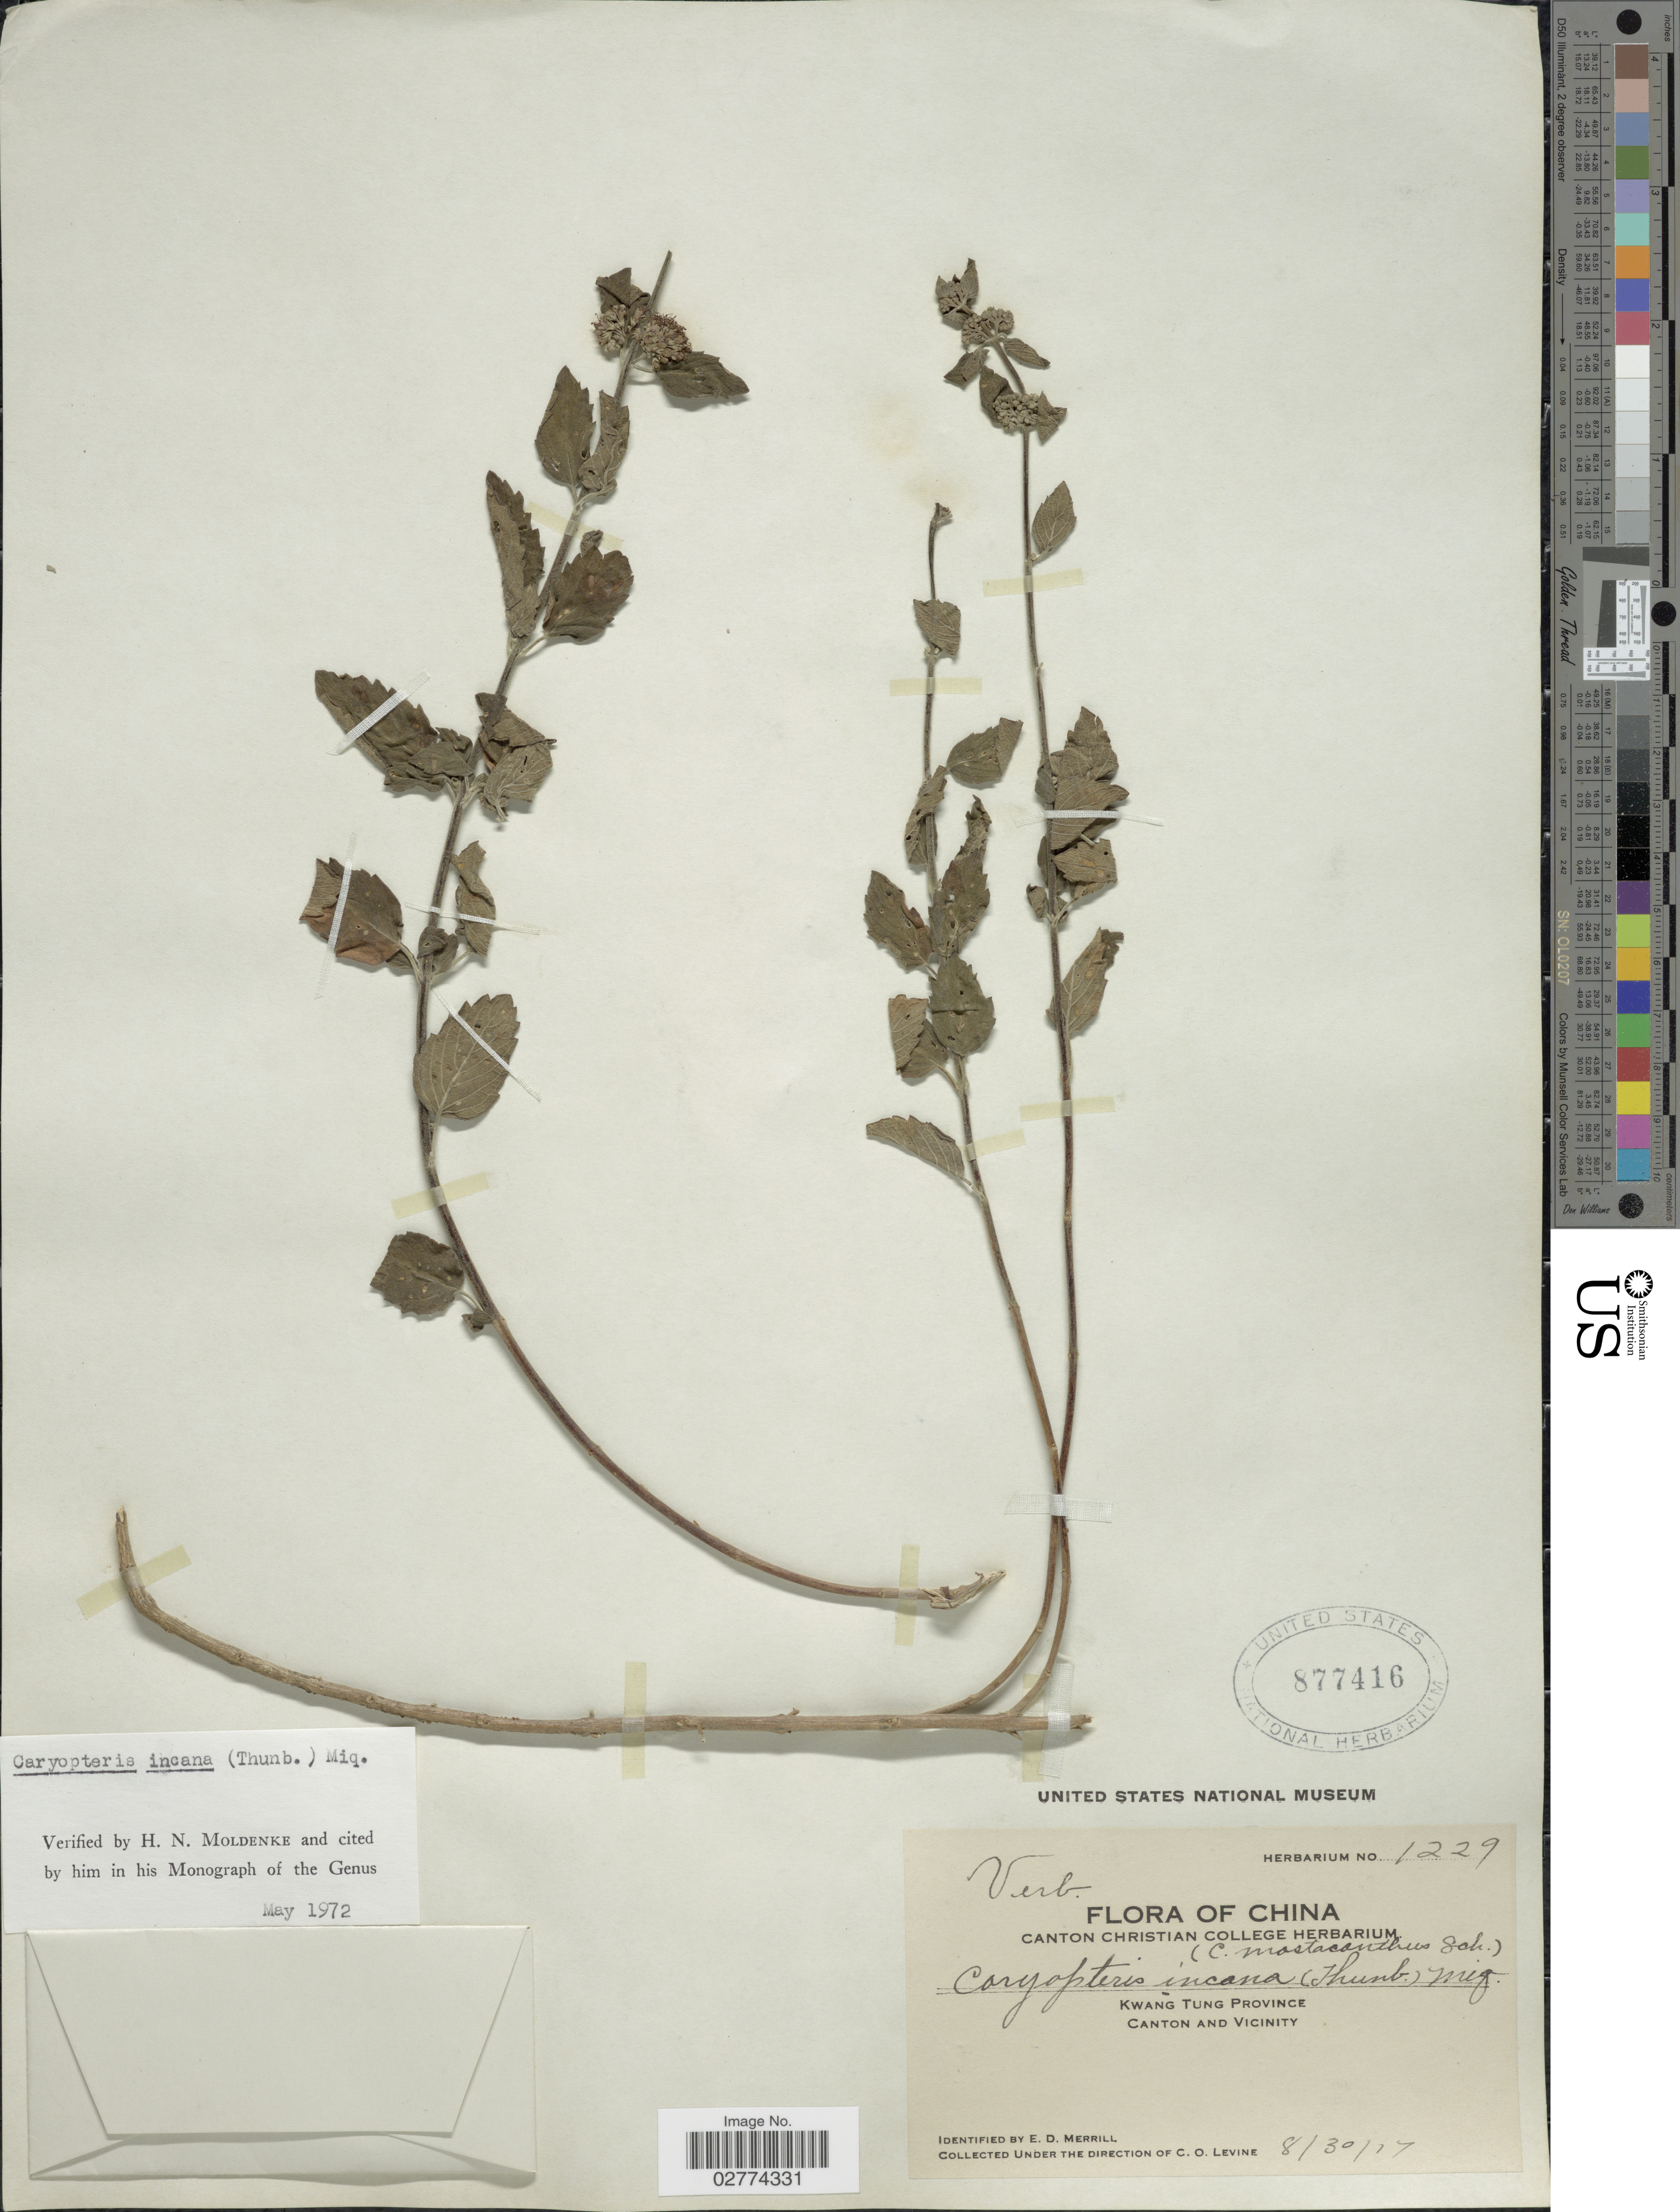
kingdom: Plantae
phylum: Tracheophyta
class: Magnoliopsida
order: Lamiales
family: Lamiaceae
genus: Caryopteris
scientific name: Caryopteris incana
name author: (Thunb. ex Houtt.) Miq.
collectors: C. O. Levine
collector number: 1229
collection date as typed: Transcribed d/m/y: 30/8/17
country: China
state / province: Guangdong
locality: Kwang Tung Province. Canton and Vicinity.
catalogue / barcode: US 877416